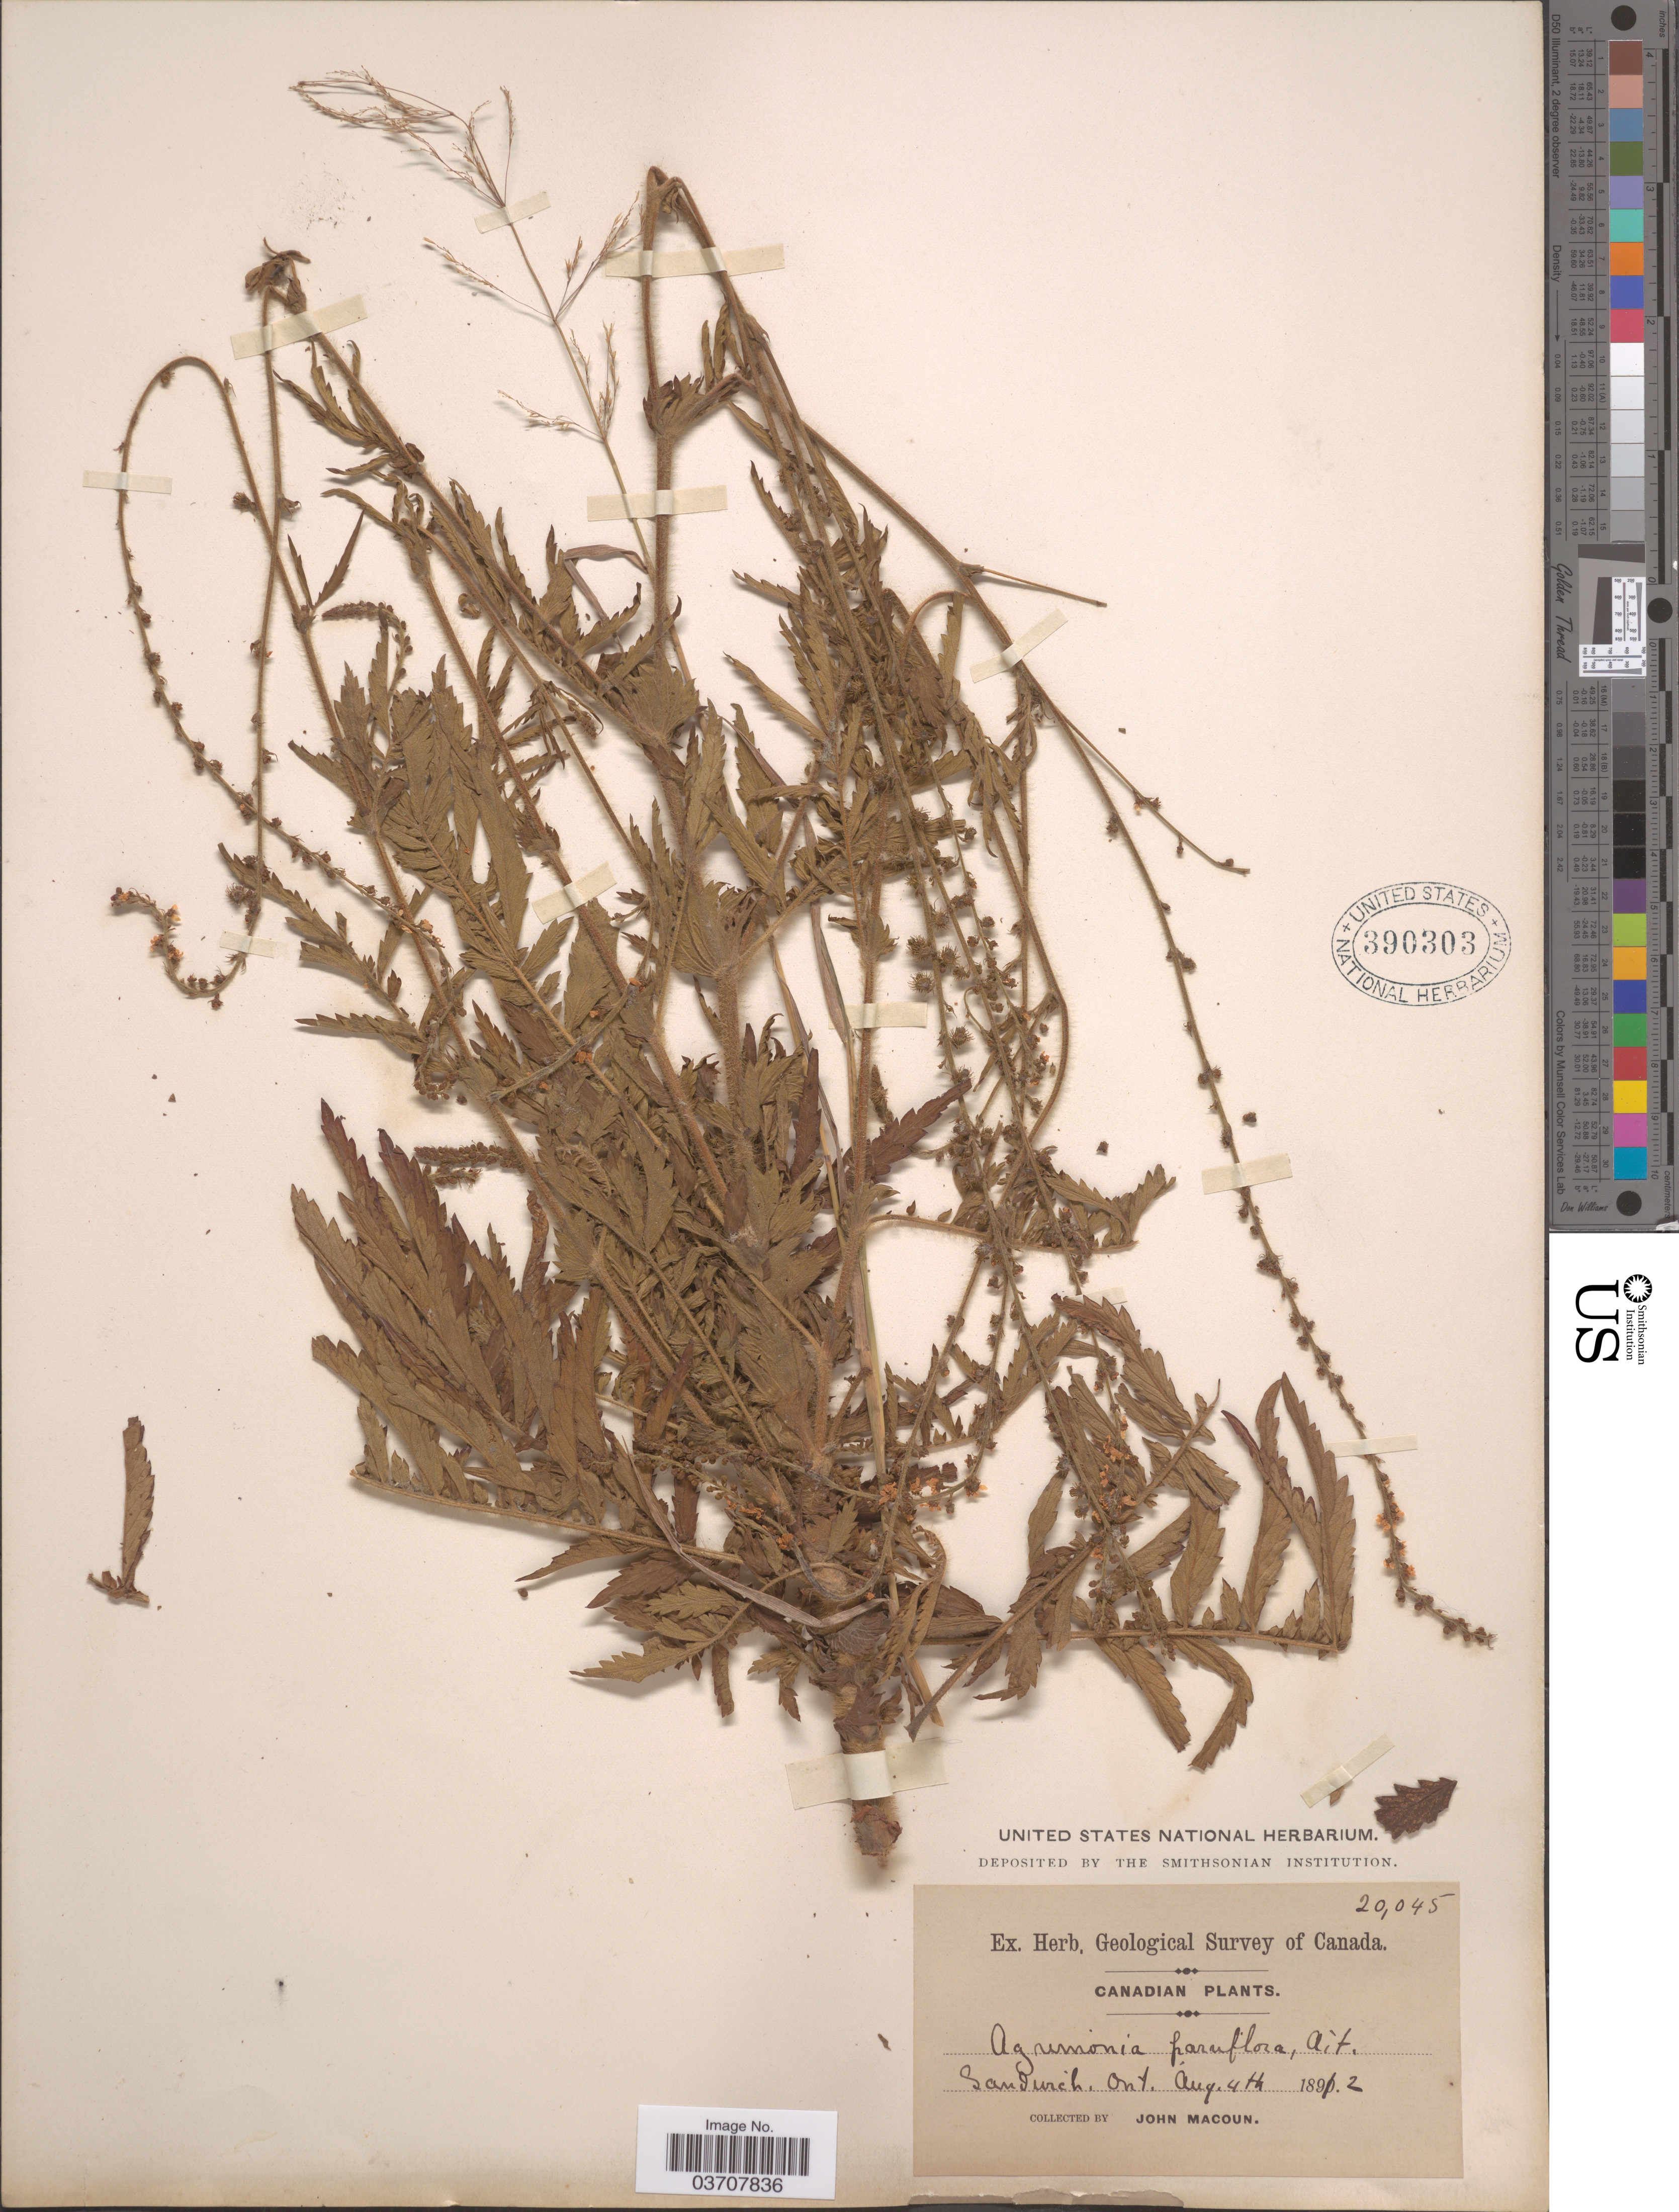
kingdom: Plantae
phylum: Tracheophyta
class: Magnoliopsida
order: Rosales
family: Rosaceae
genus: Agrimonia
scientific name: Agrimonia parviflora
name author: Aiton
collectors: J. Macoun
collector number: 20045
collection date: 1892-08-04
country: Canada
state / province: Ontario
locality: Sandwich.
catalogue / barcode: US 390303